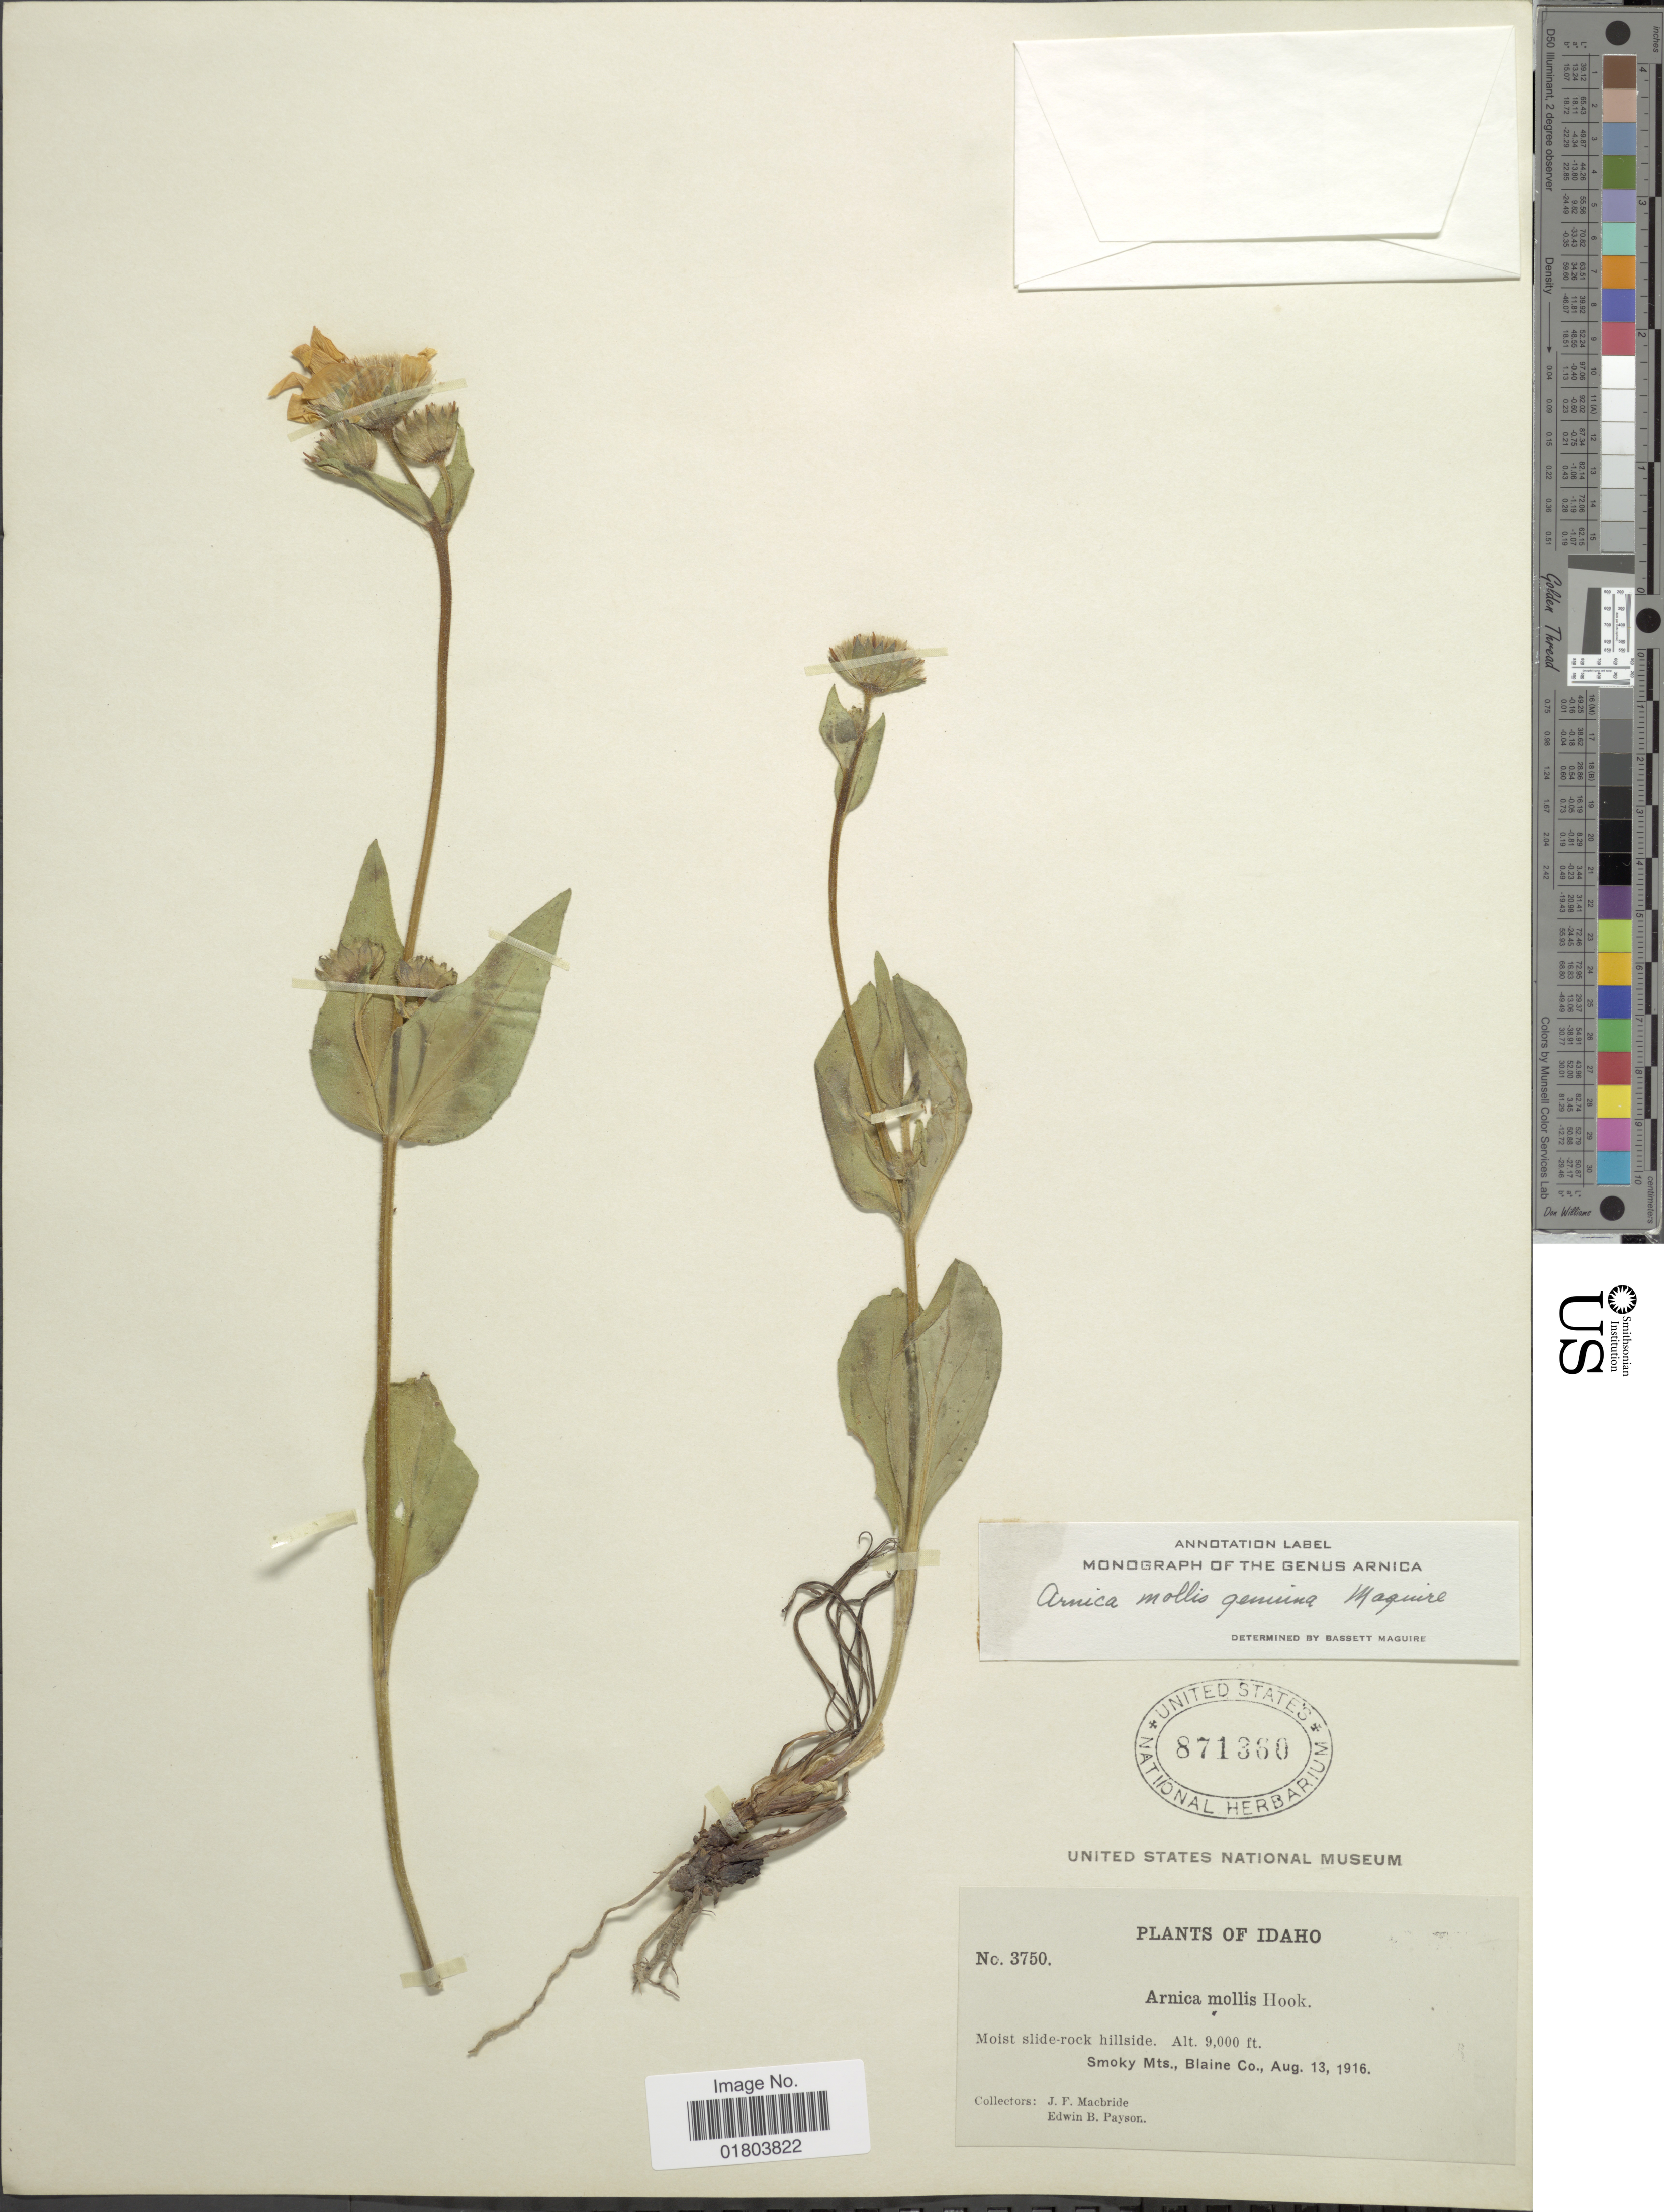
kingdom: Plantae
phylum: Tracheophyta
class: Magnoliopsida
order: Asterales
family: Asteraceae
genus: Arnica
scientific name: Arnica mollis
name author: Hook.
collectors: J. F. Macbride & E. B. Payson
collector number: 3750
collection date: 1916-08-13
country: United States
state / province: Idaho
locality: Moist slide-rock hillside, Smoky Mts., Blaine Co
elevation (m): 2743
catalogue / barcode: US 871360